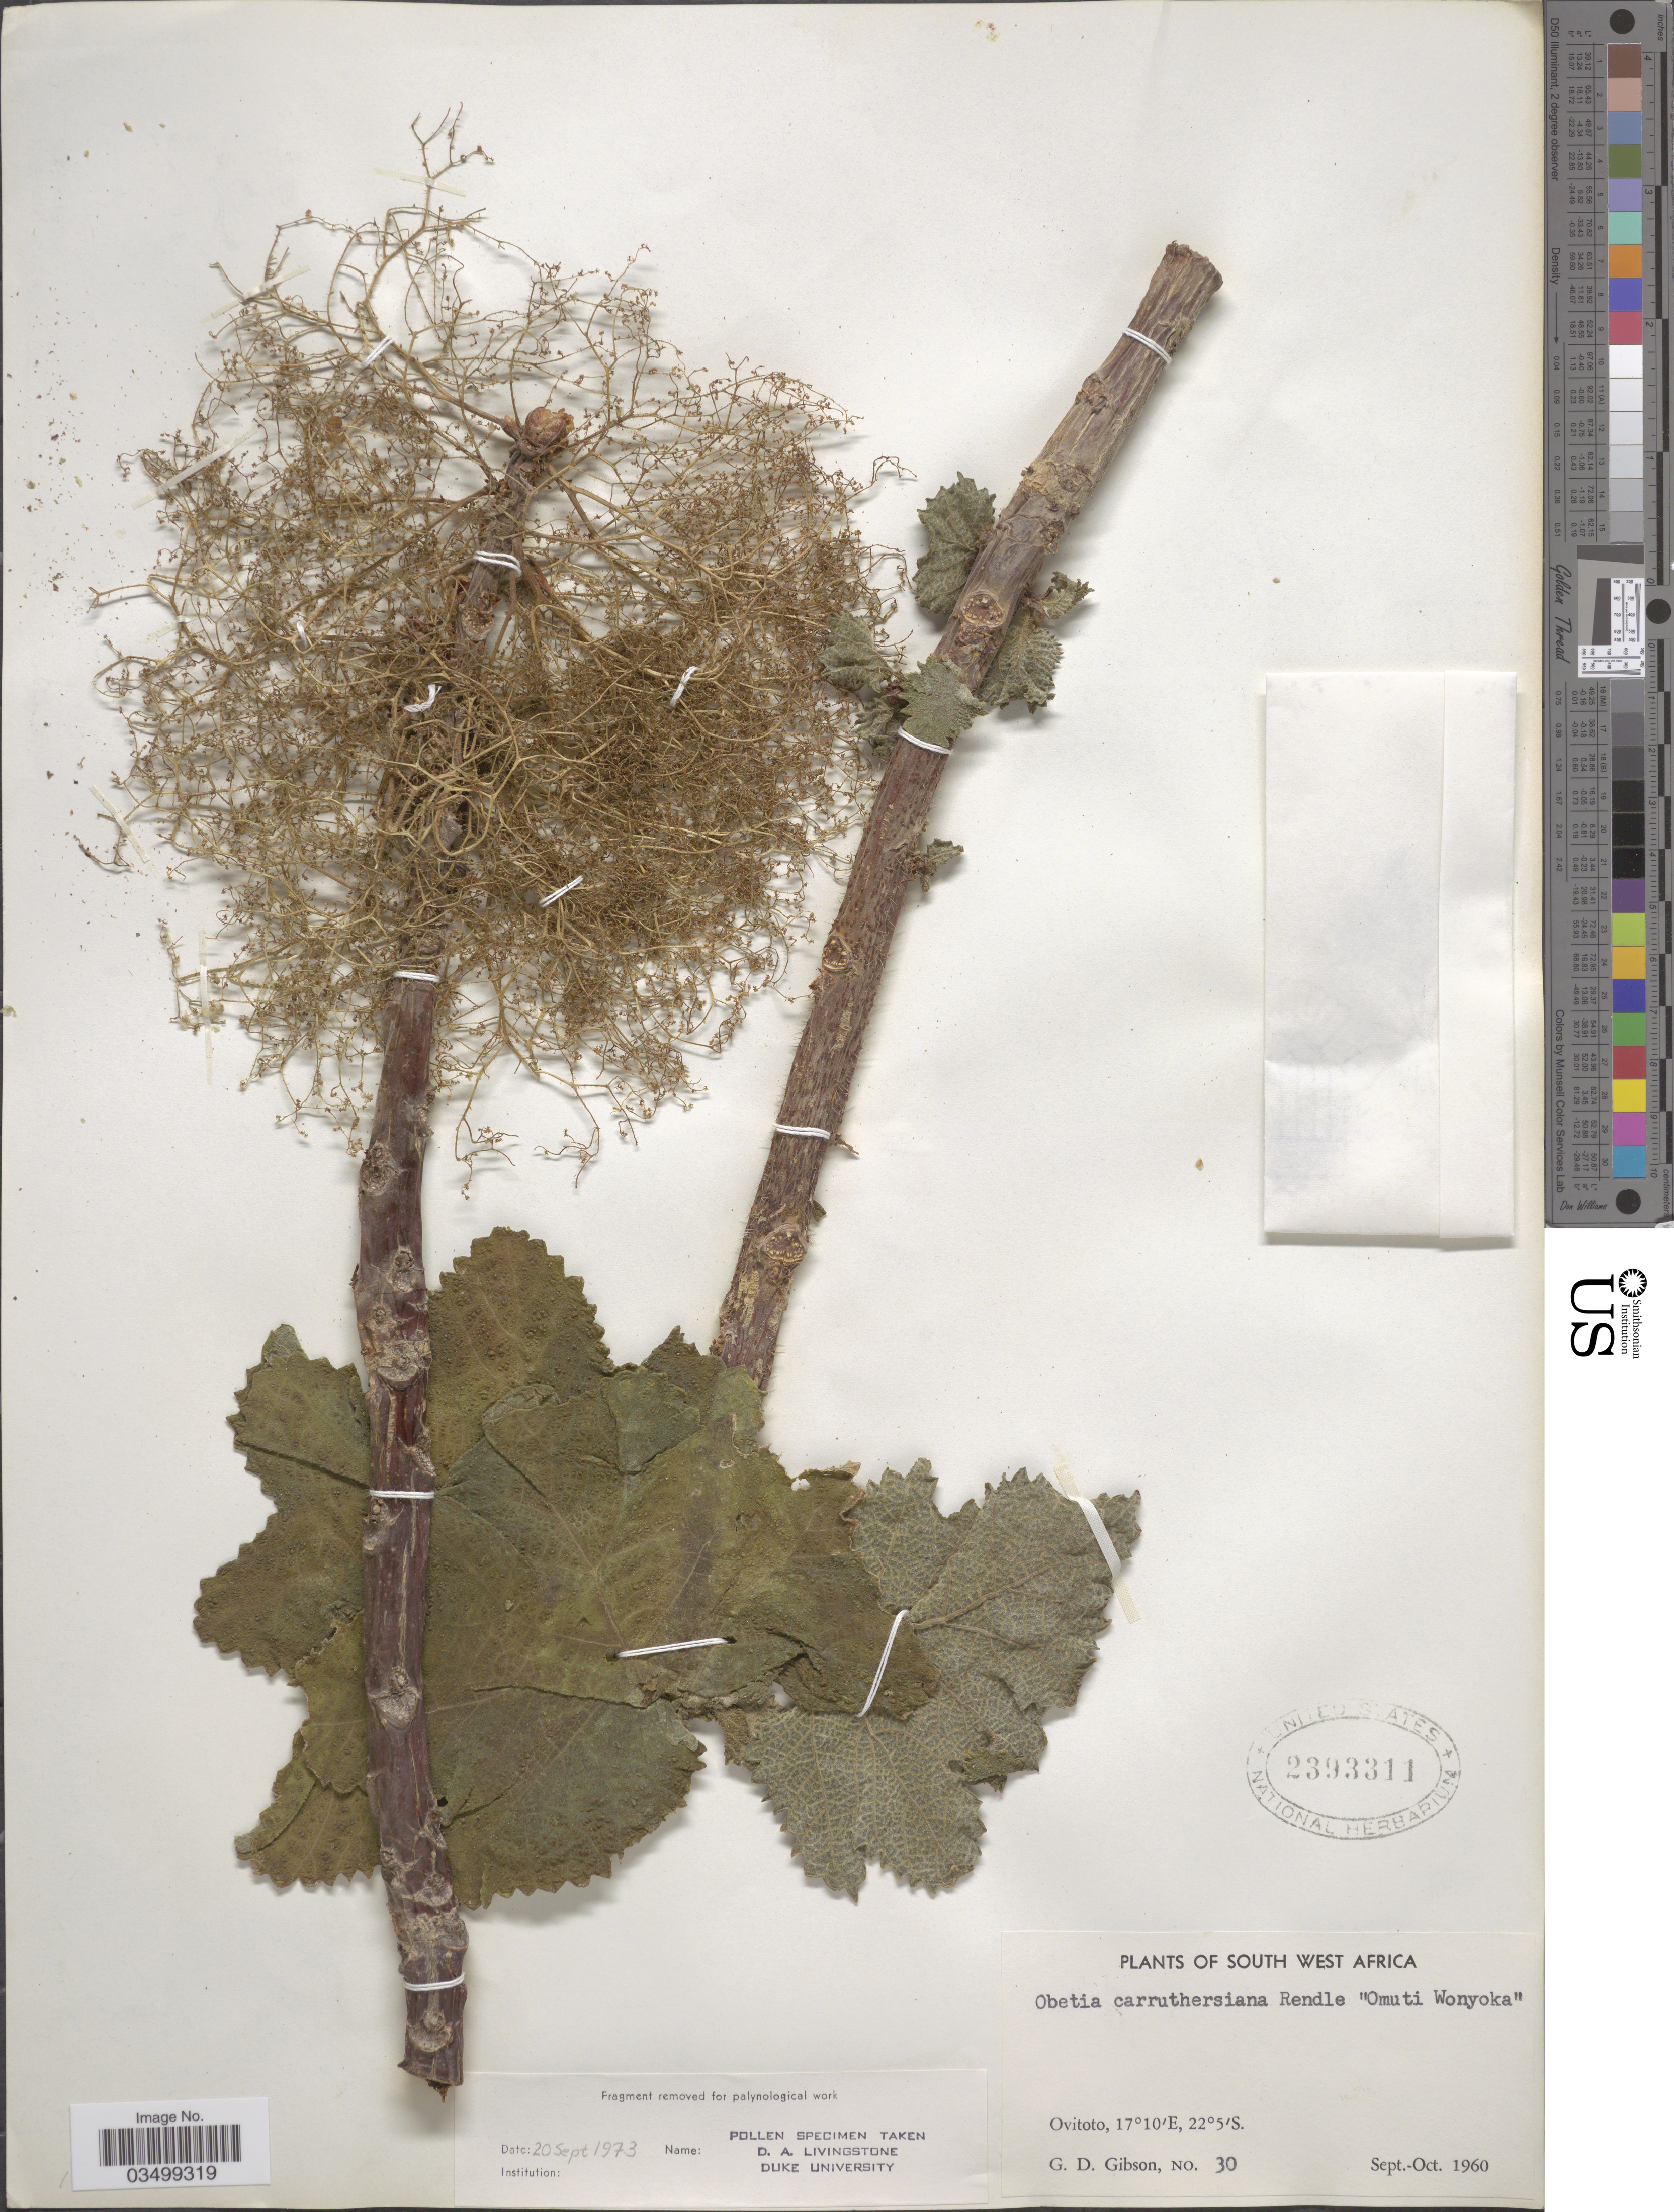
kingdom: Plantae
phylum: Tracheophyta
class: Magnoliopsida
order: Rosales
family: Urticaceae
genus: Obetia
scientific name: Obetia carruthersiana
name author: Rendle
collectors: G. D. Gibson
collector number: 30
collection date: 1960-09/1960-10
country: Namibia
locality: South West Africa. Ovitoto.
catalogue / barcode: US 2393311